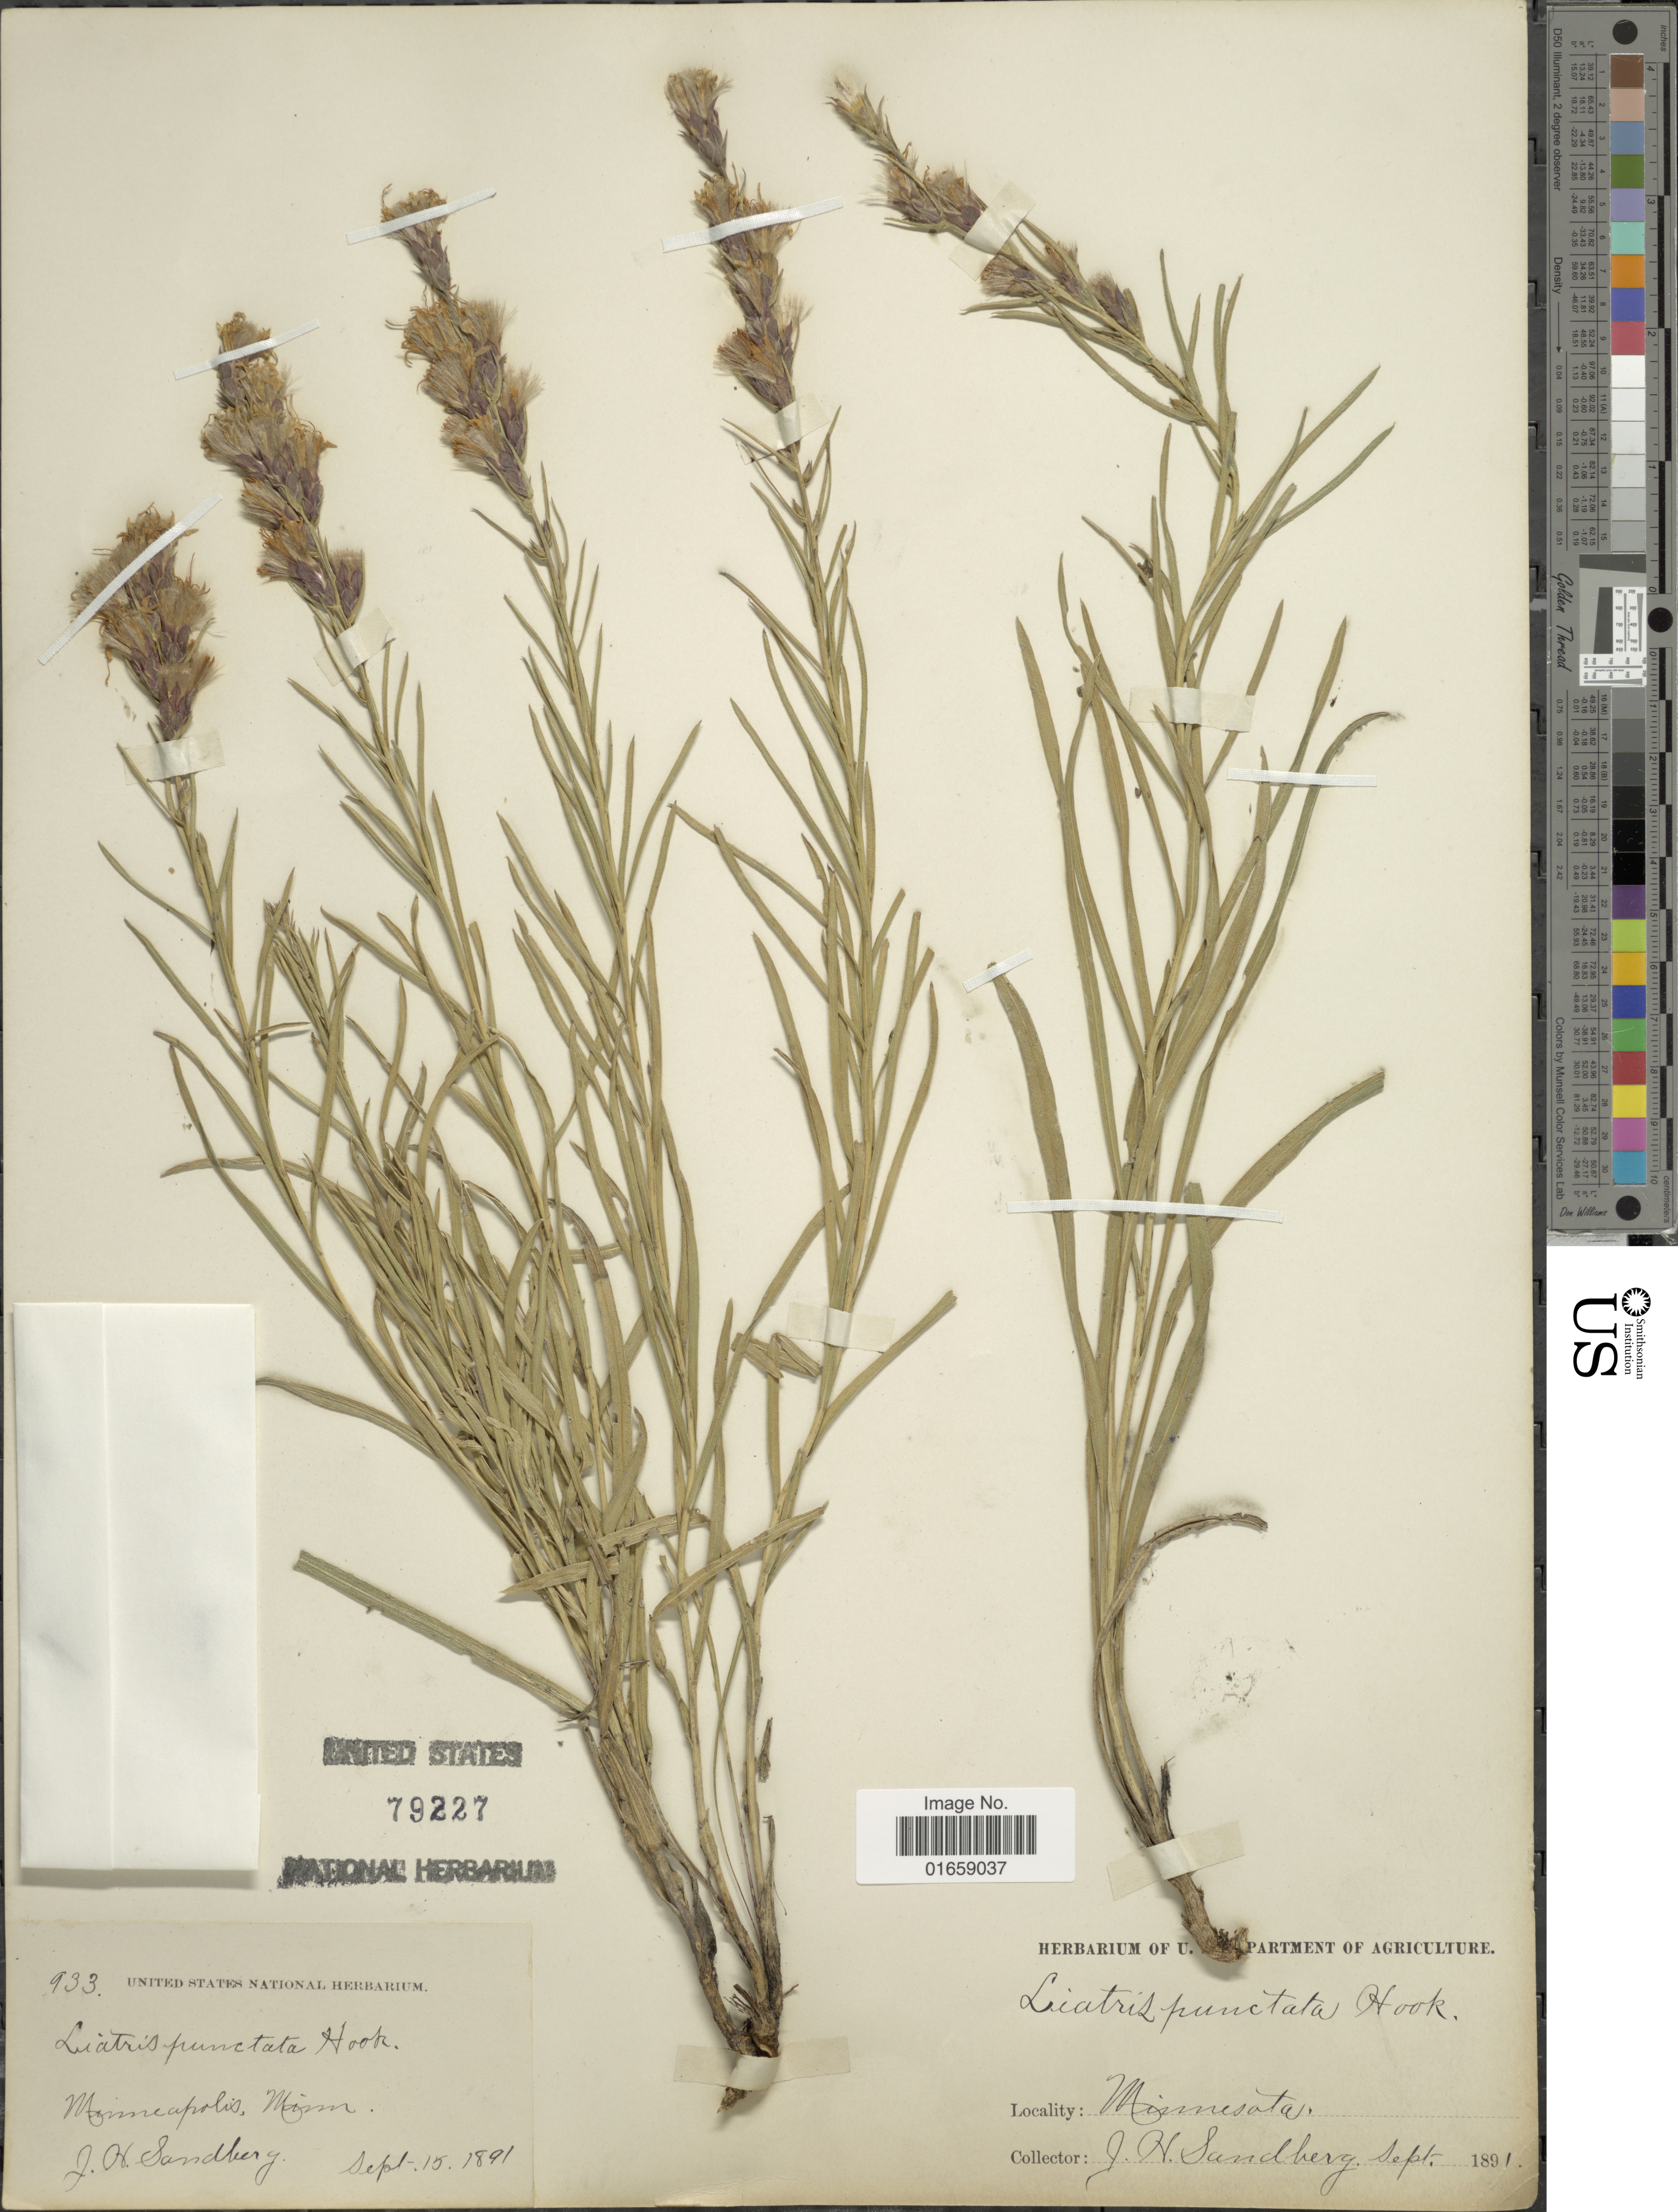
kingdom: Plantae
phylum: Tracheophyta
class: Magnoliopsida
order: Asterales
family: Asteraceae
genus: Liatris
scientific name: Liatris punctata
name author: Hook.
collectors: J. H. Sandberg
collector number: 933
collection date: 1891-09-15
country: United States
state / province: Minnesota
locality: Minneapolis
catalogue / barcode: US 79227